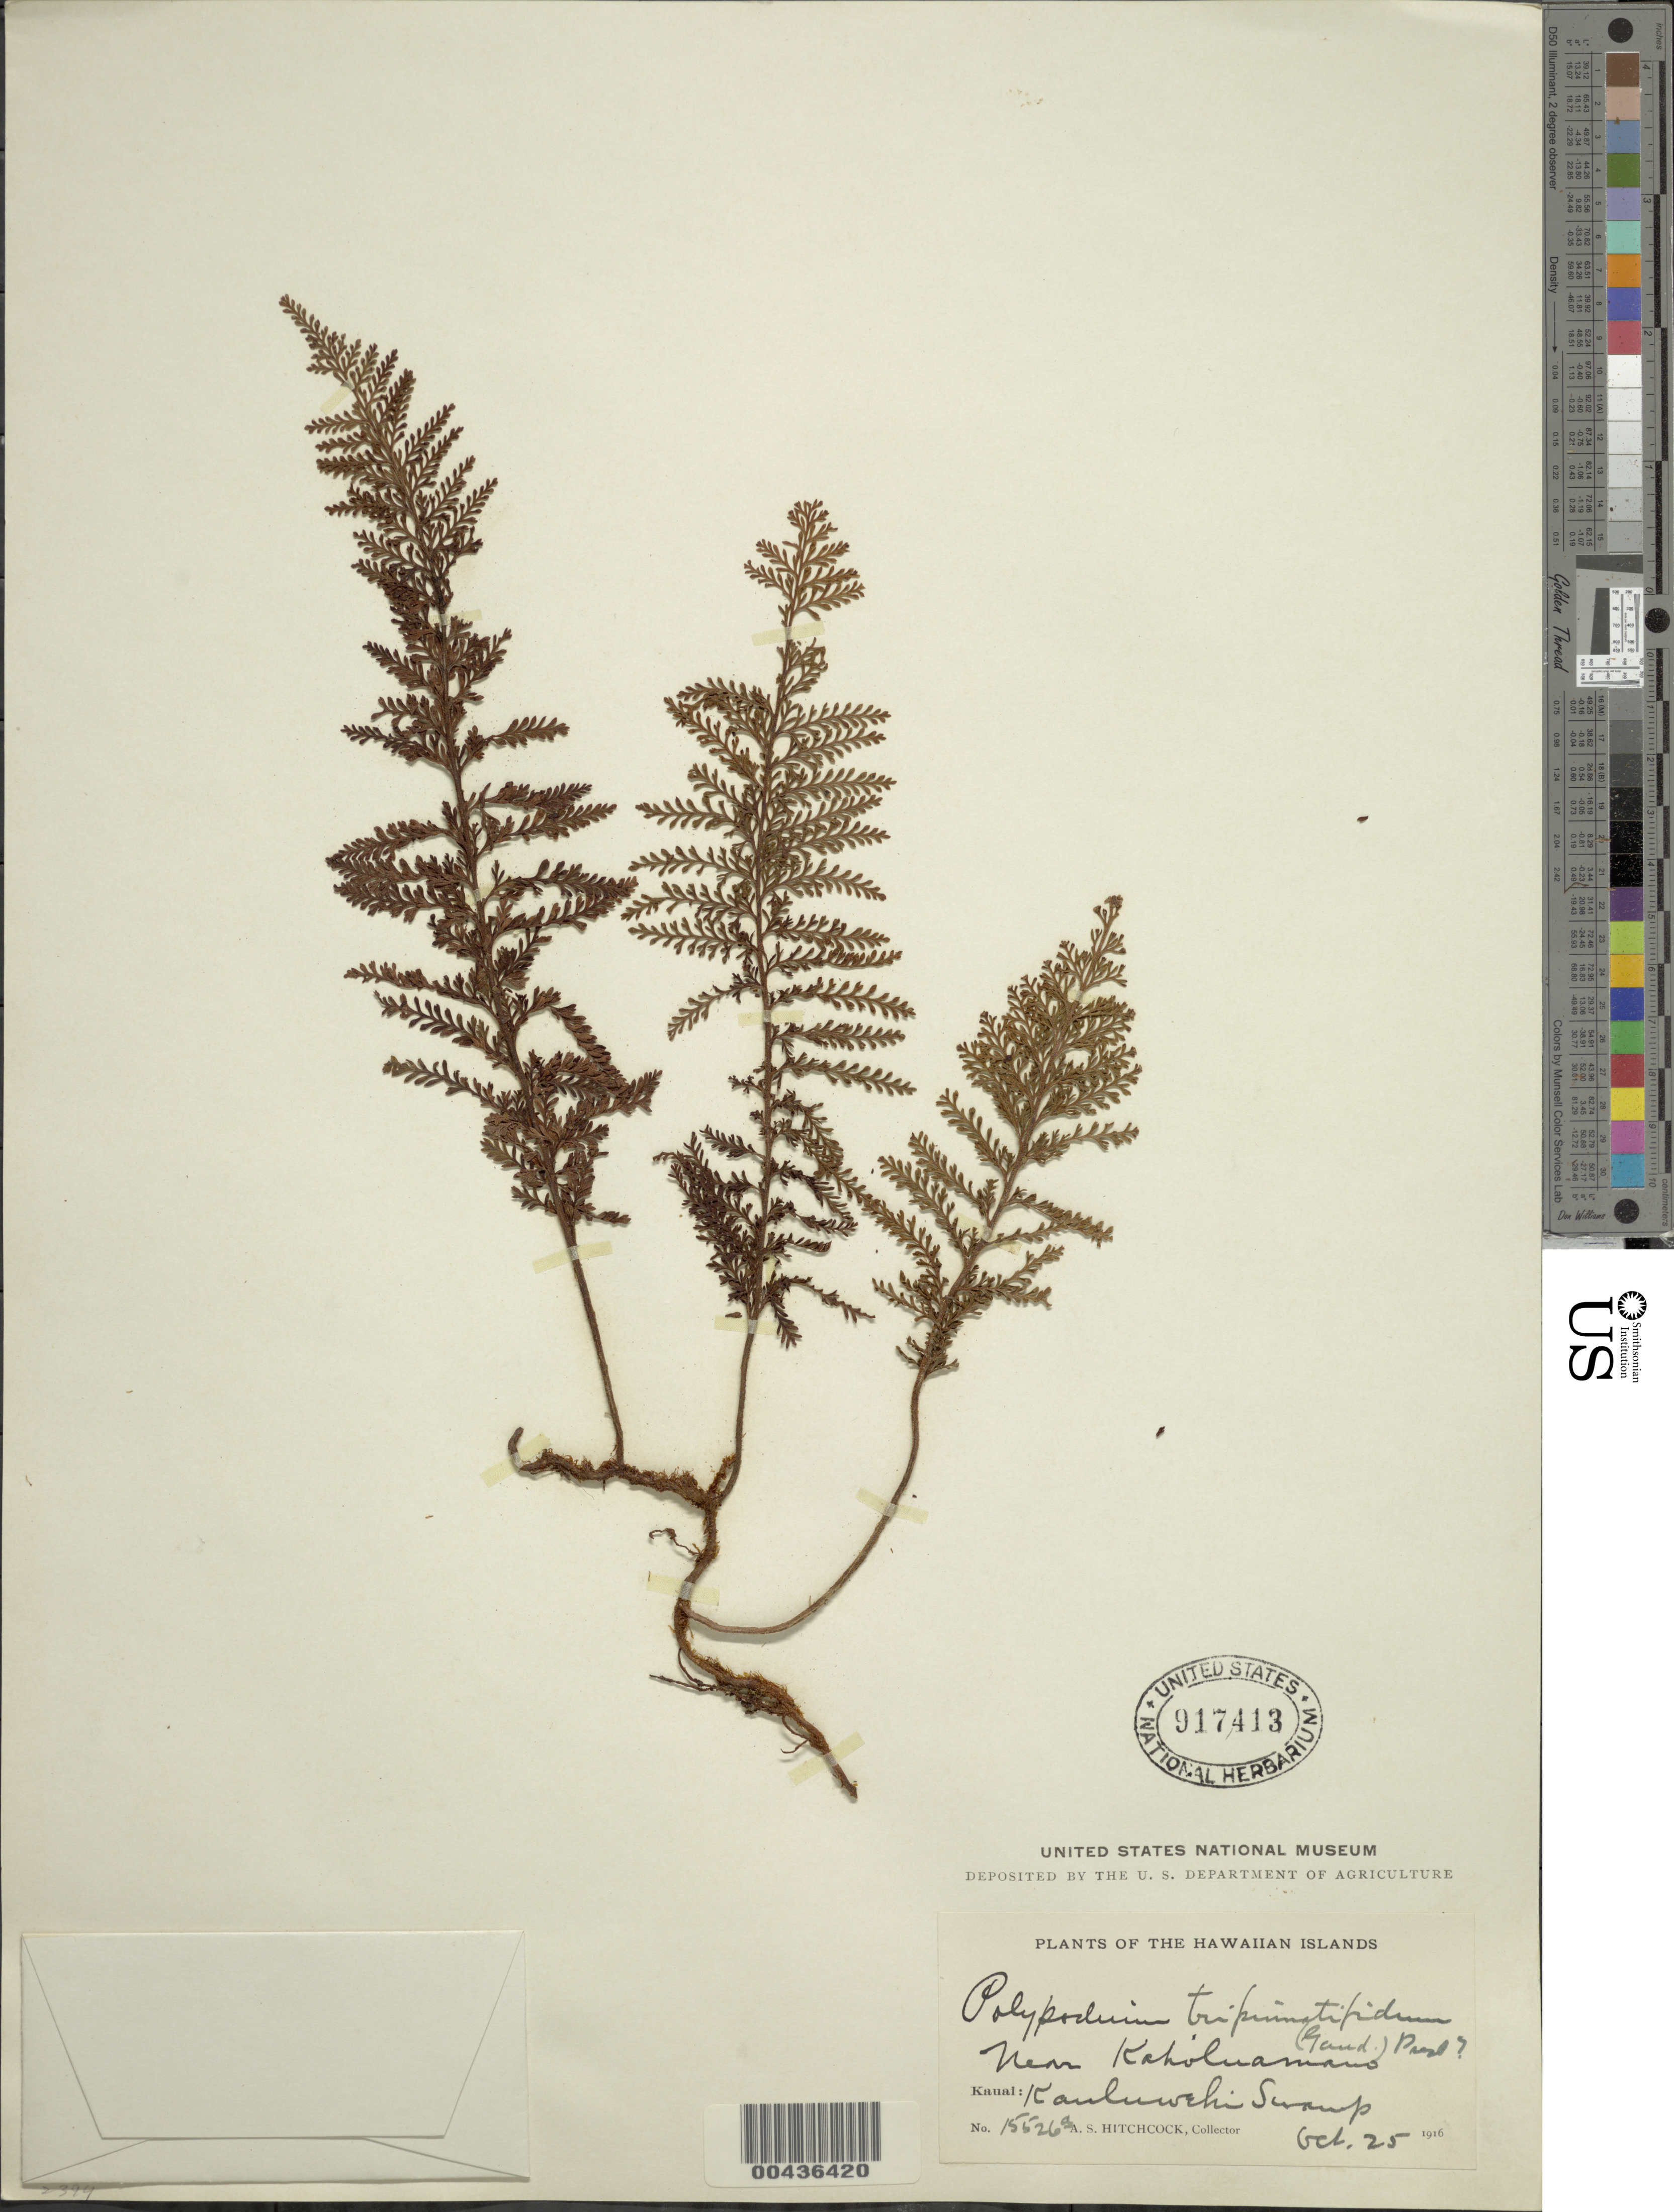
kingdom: Plantae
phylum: Tracheophyta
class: Polypodiopsida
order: Polypodiales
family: Polypodiaceae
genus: Adenophorus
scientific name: Adenophorus tripinnatifidus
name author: Gaudich.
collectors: A. S. Hitchcock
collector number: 15526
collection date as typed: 25 Oct 1916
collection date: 1916-10-25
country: United States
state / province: Hawaii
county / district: Kauai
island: Kaua'i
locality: Near Kaholuamano, Kauluwehi Swamp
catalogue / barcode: US 917413